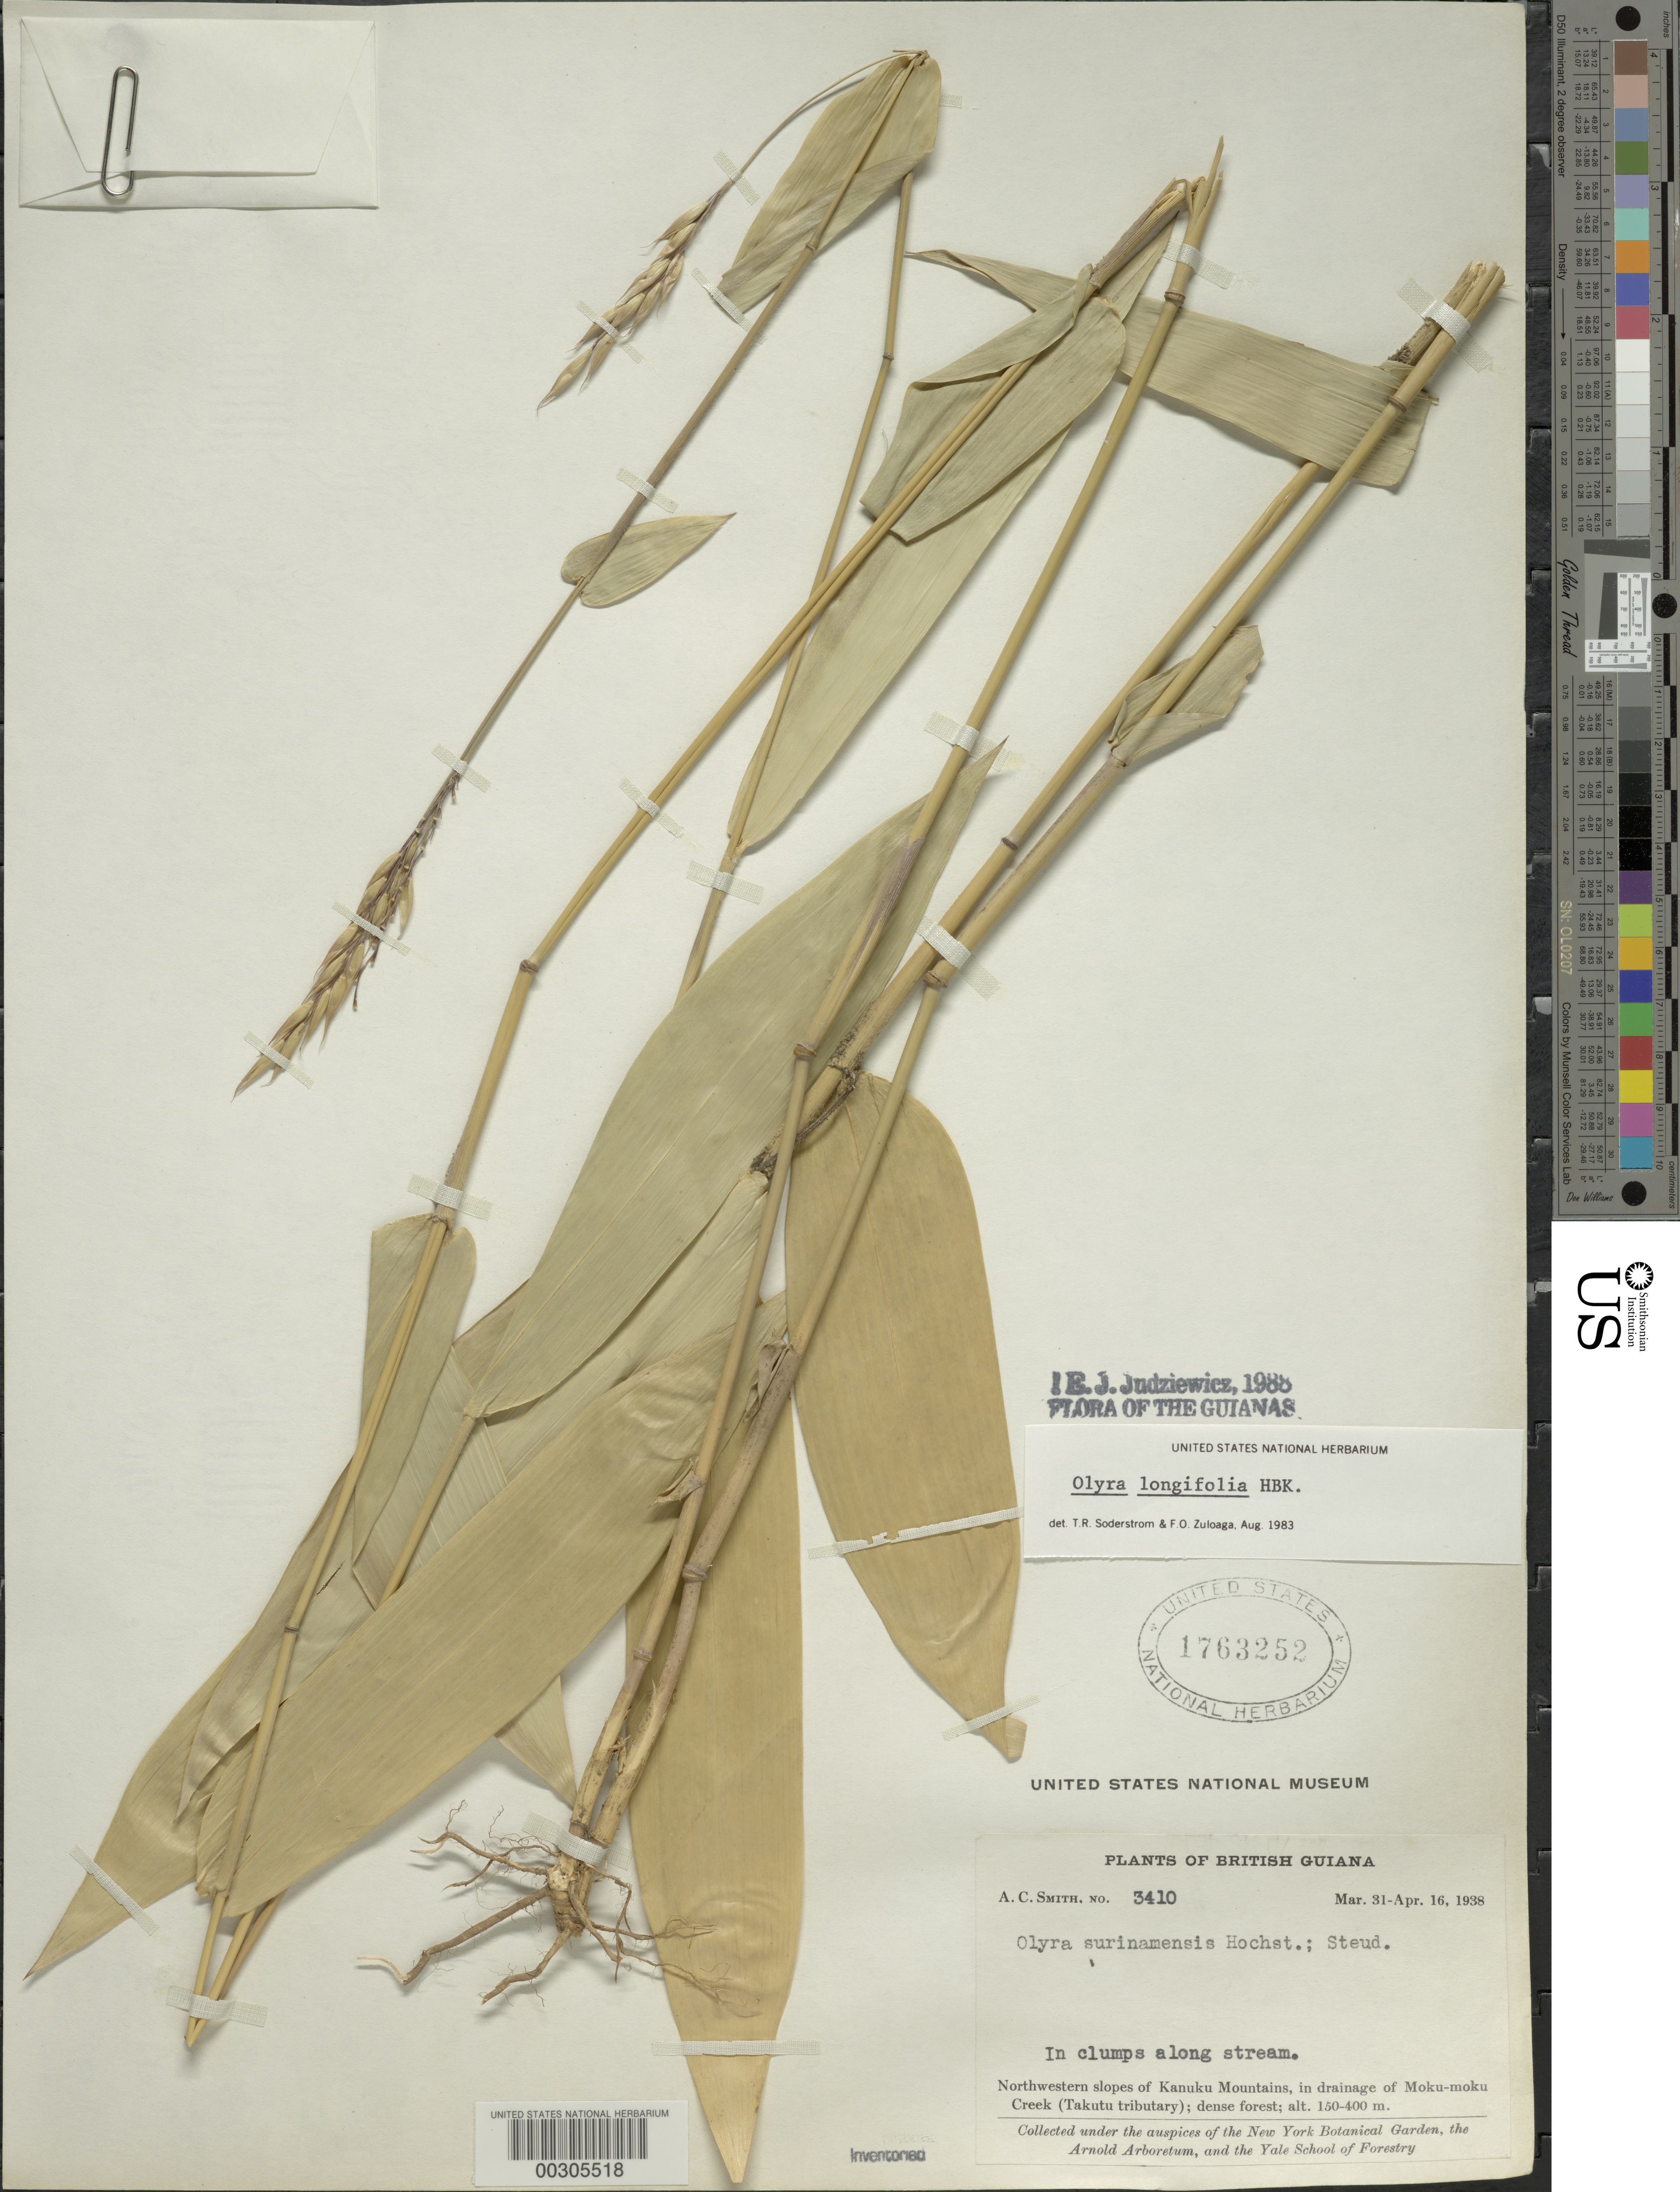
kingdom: Plantae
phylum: Tracheophyta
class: Liliopsida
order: Poales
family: Poaceae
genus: Olyra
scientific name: Olyra longifolia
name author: Kunth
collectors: A. C. Smith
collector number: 3410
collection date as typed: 31 Mar 1938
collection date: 1938-03-31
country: Guyana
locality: Kanuku mts.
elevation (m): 150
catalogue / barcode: US 1763252